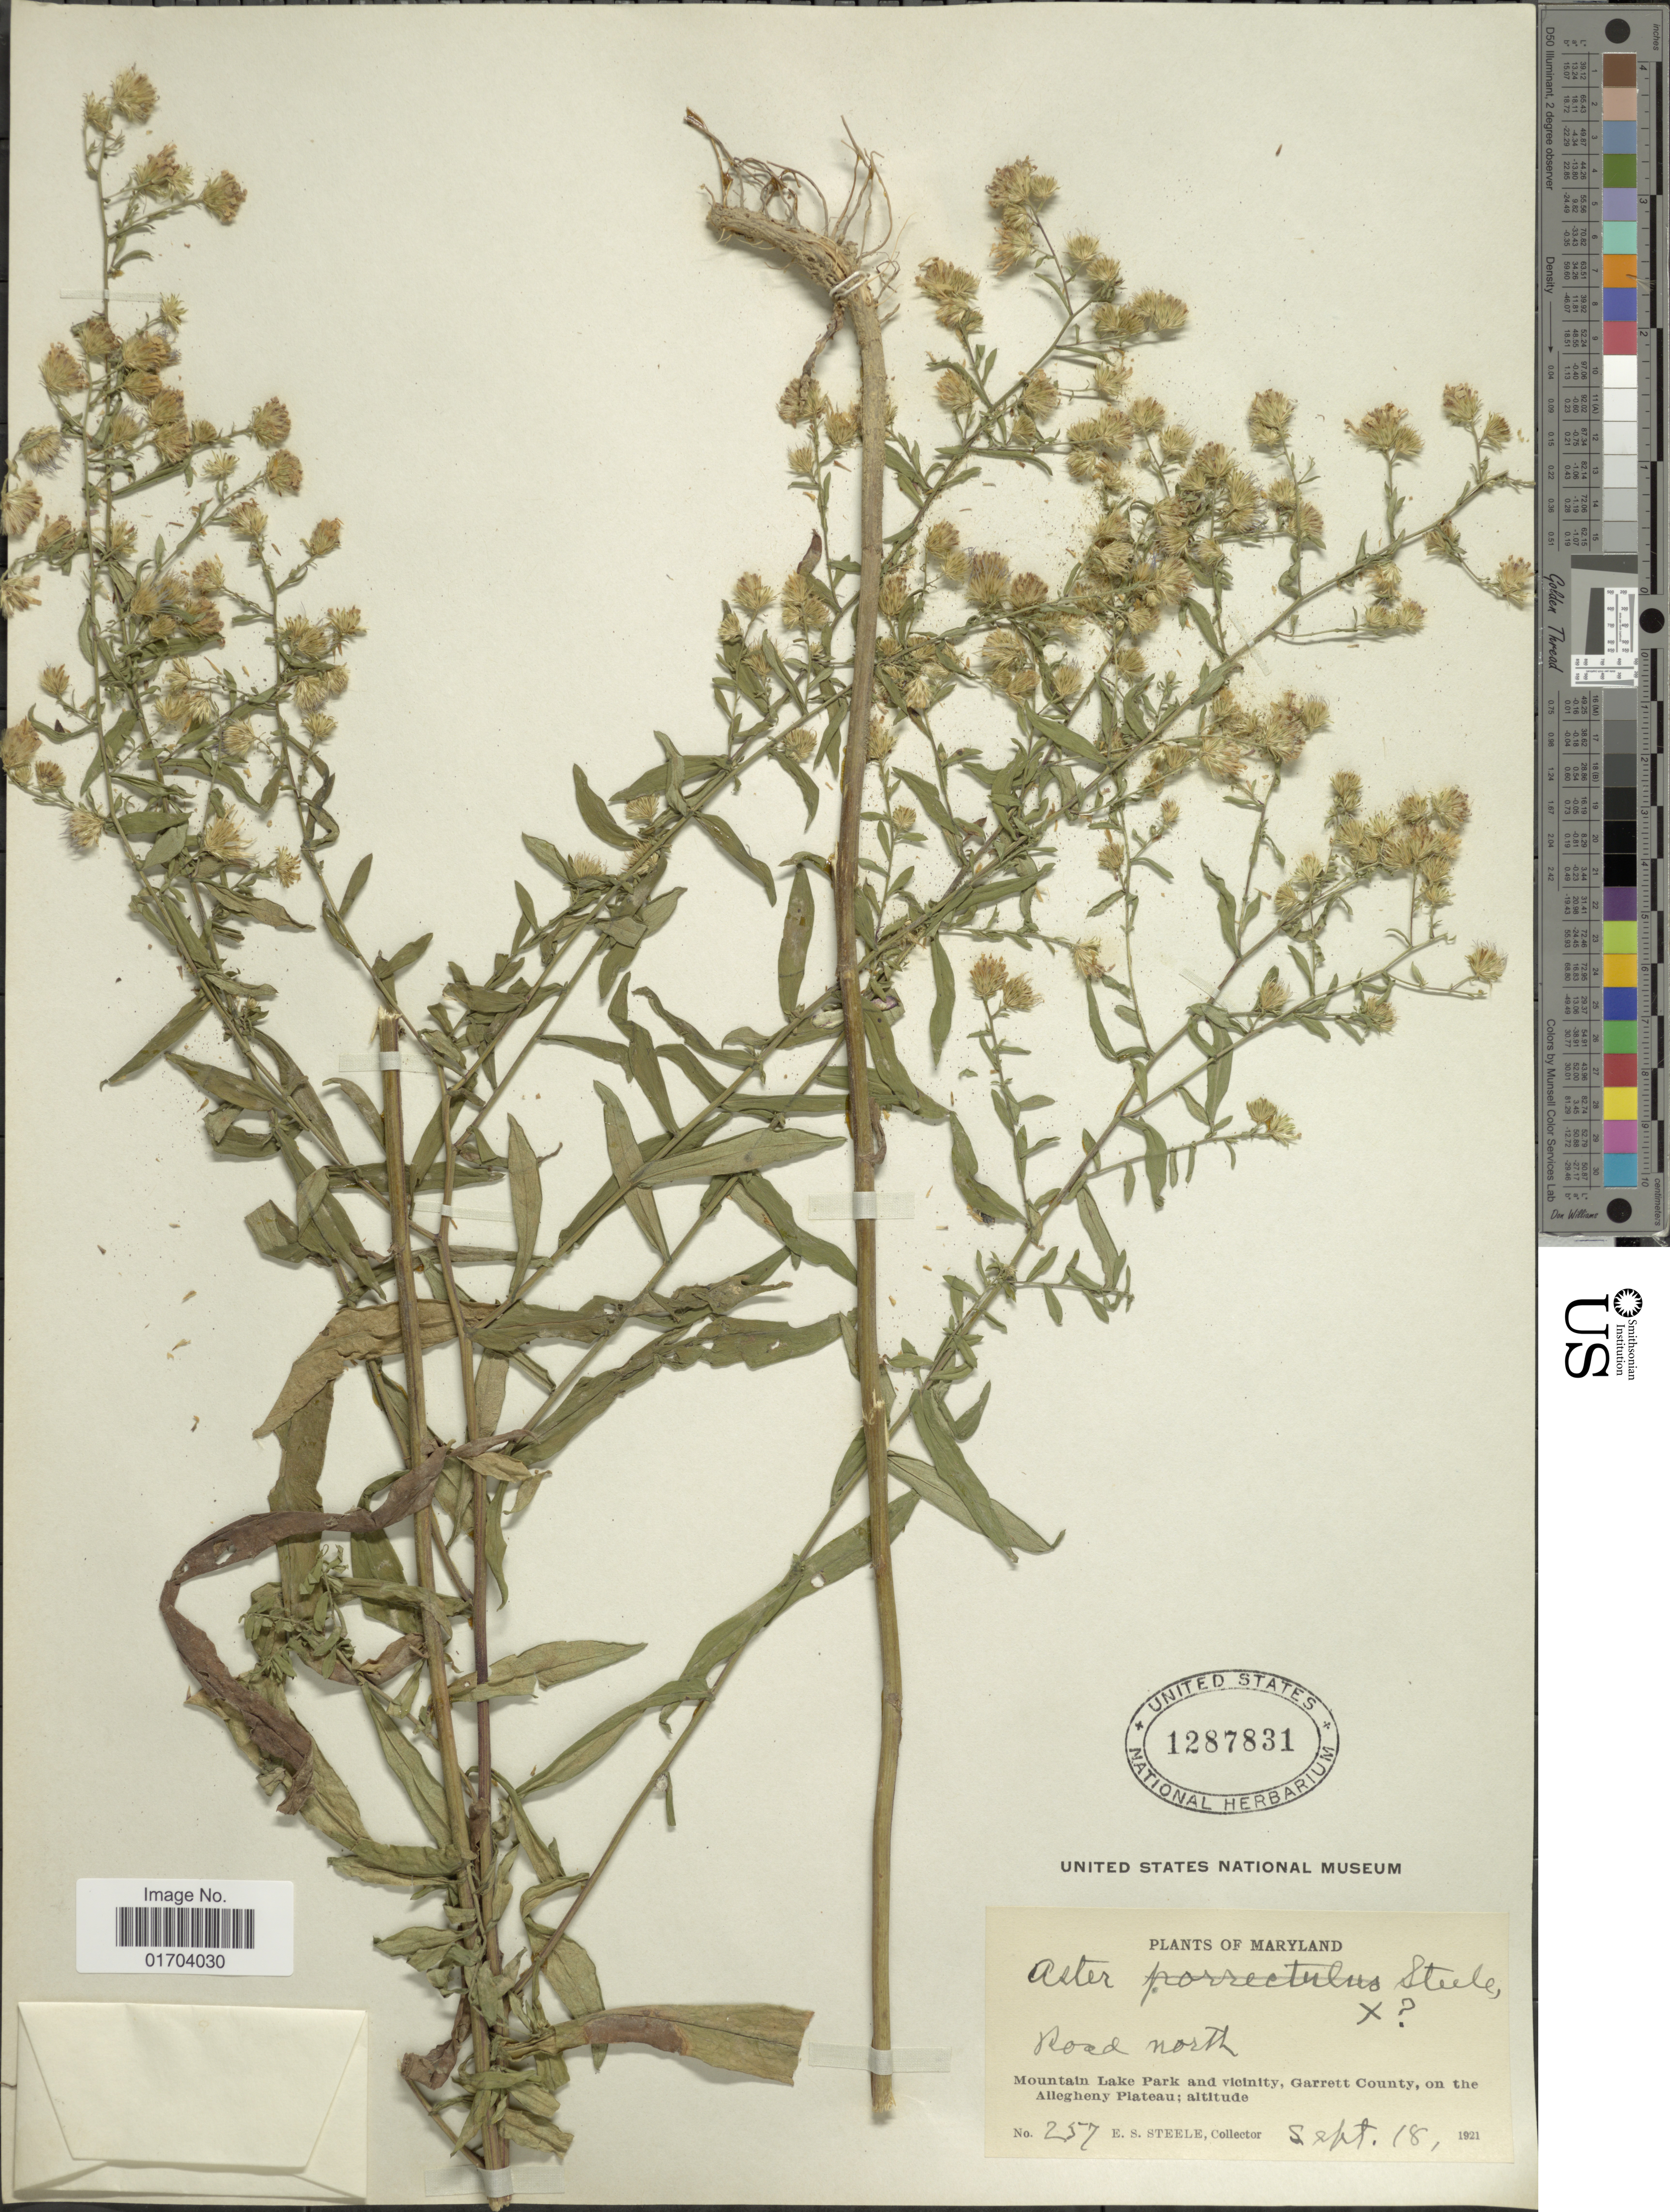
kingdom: Plantae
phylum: Tracheophyta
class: Magnoliopsida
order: Asterales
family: Asteraceae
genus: Aster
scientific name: Aster instabilis E.S. Steele sp. nov. ined.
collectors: E. Steele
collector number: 257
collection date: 1921-09-18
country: United States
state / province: Maryland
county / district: Garrett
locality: Road North, Mountain Lake Park and Vicinity, Garrett County, on the Allegheny Plateau.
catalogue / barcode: US 1287831